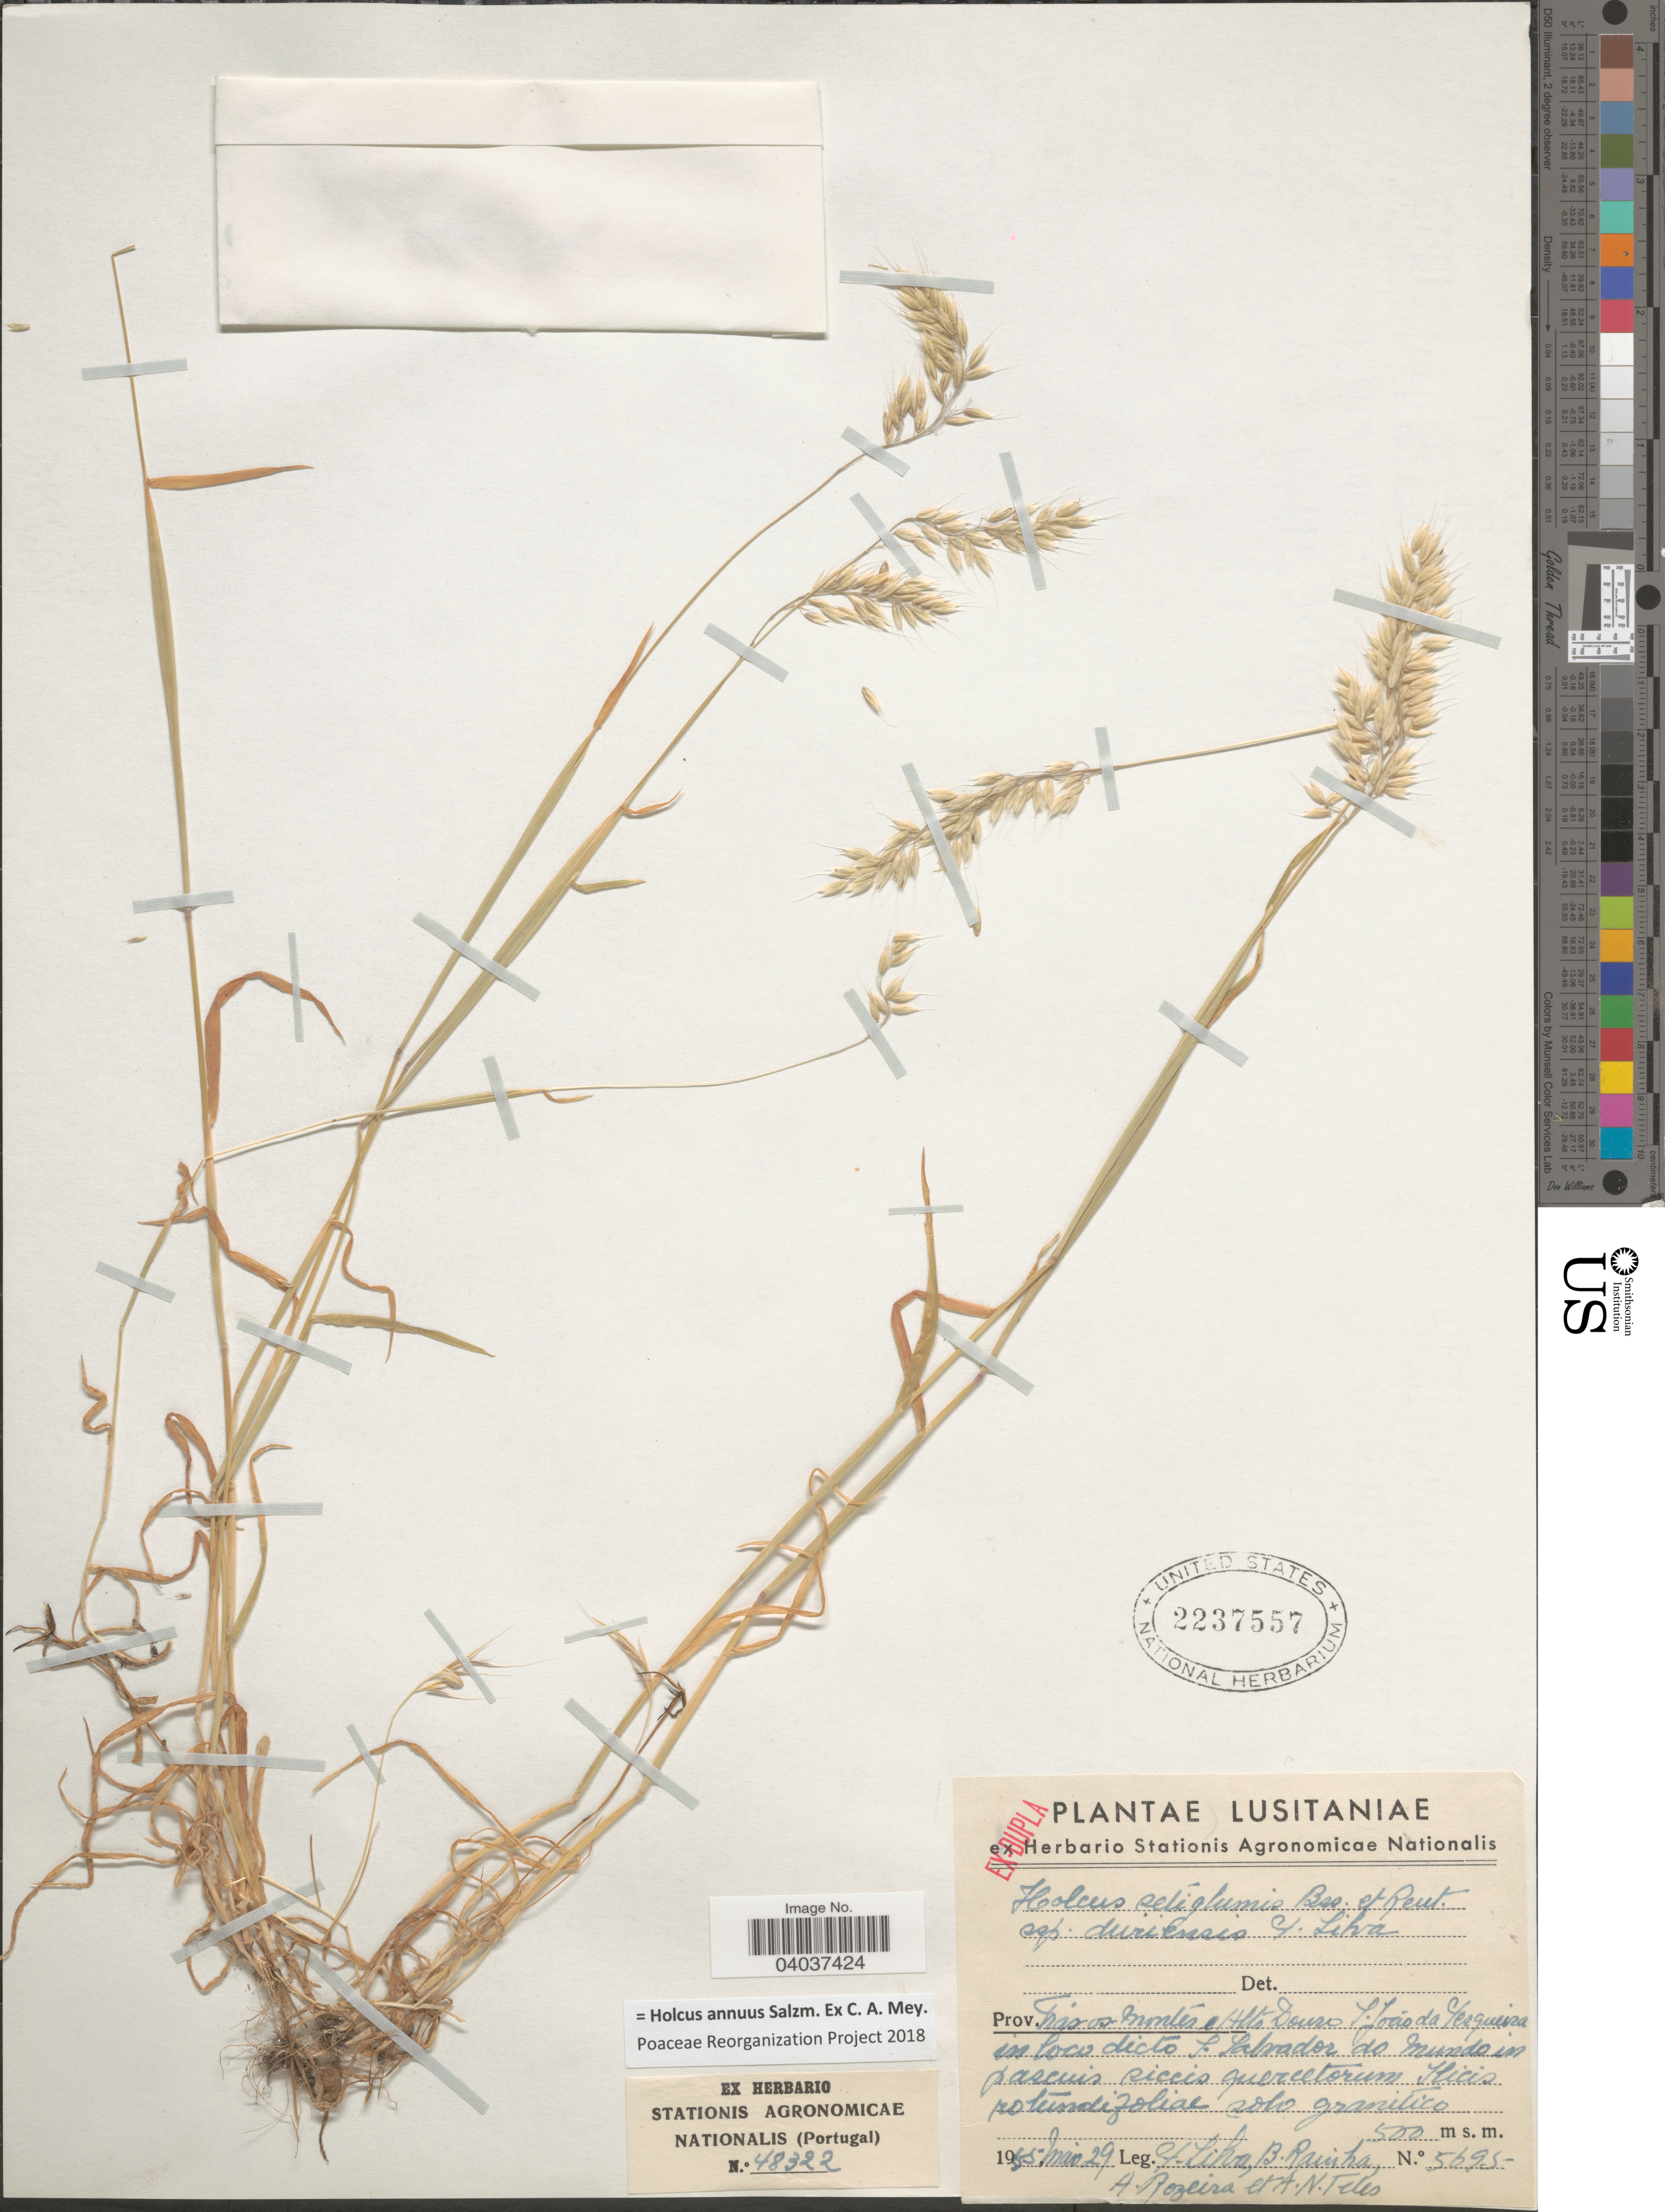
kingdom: Plantae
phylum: Tracheophyta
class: Liliopsida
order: Poales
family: Poaceae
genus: Holcus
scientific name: Holcus annuus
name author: Salzm. ex C.A. Mey.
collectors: P. Silva, B. Rainha, A. Roseira & A. Feles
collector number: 5695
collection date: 1955-05-29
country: Portugal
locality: Lusitaniae. Trojos os montes e ALto Douro S. Joáo da Yerquira in loco dicto S. Salvador do mundo in pascuis siccis quercetorum Ilicis rotundifoliac solo granitico. [interpreted]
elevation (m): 500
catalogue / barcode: US 2237557